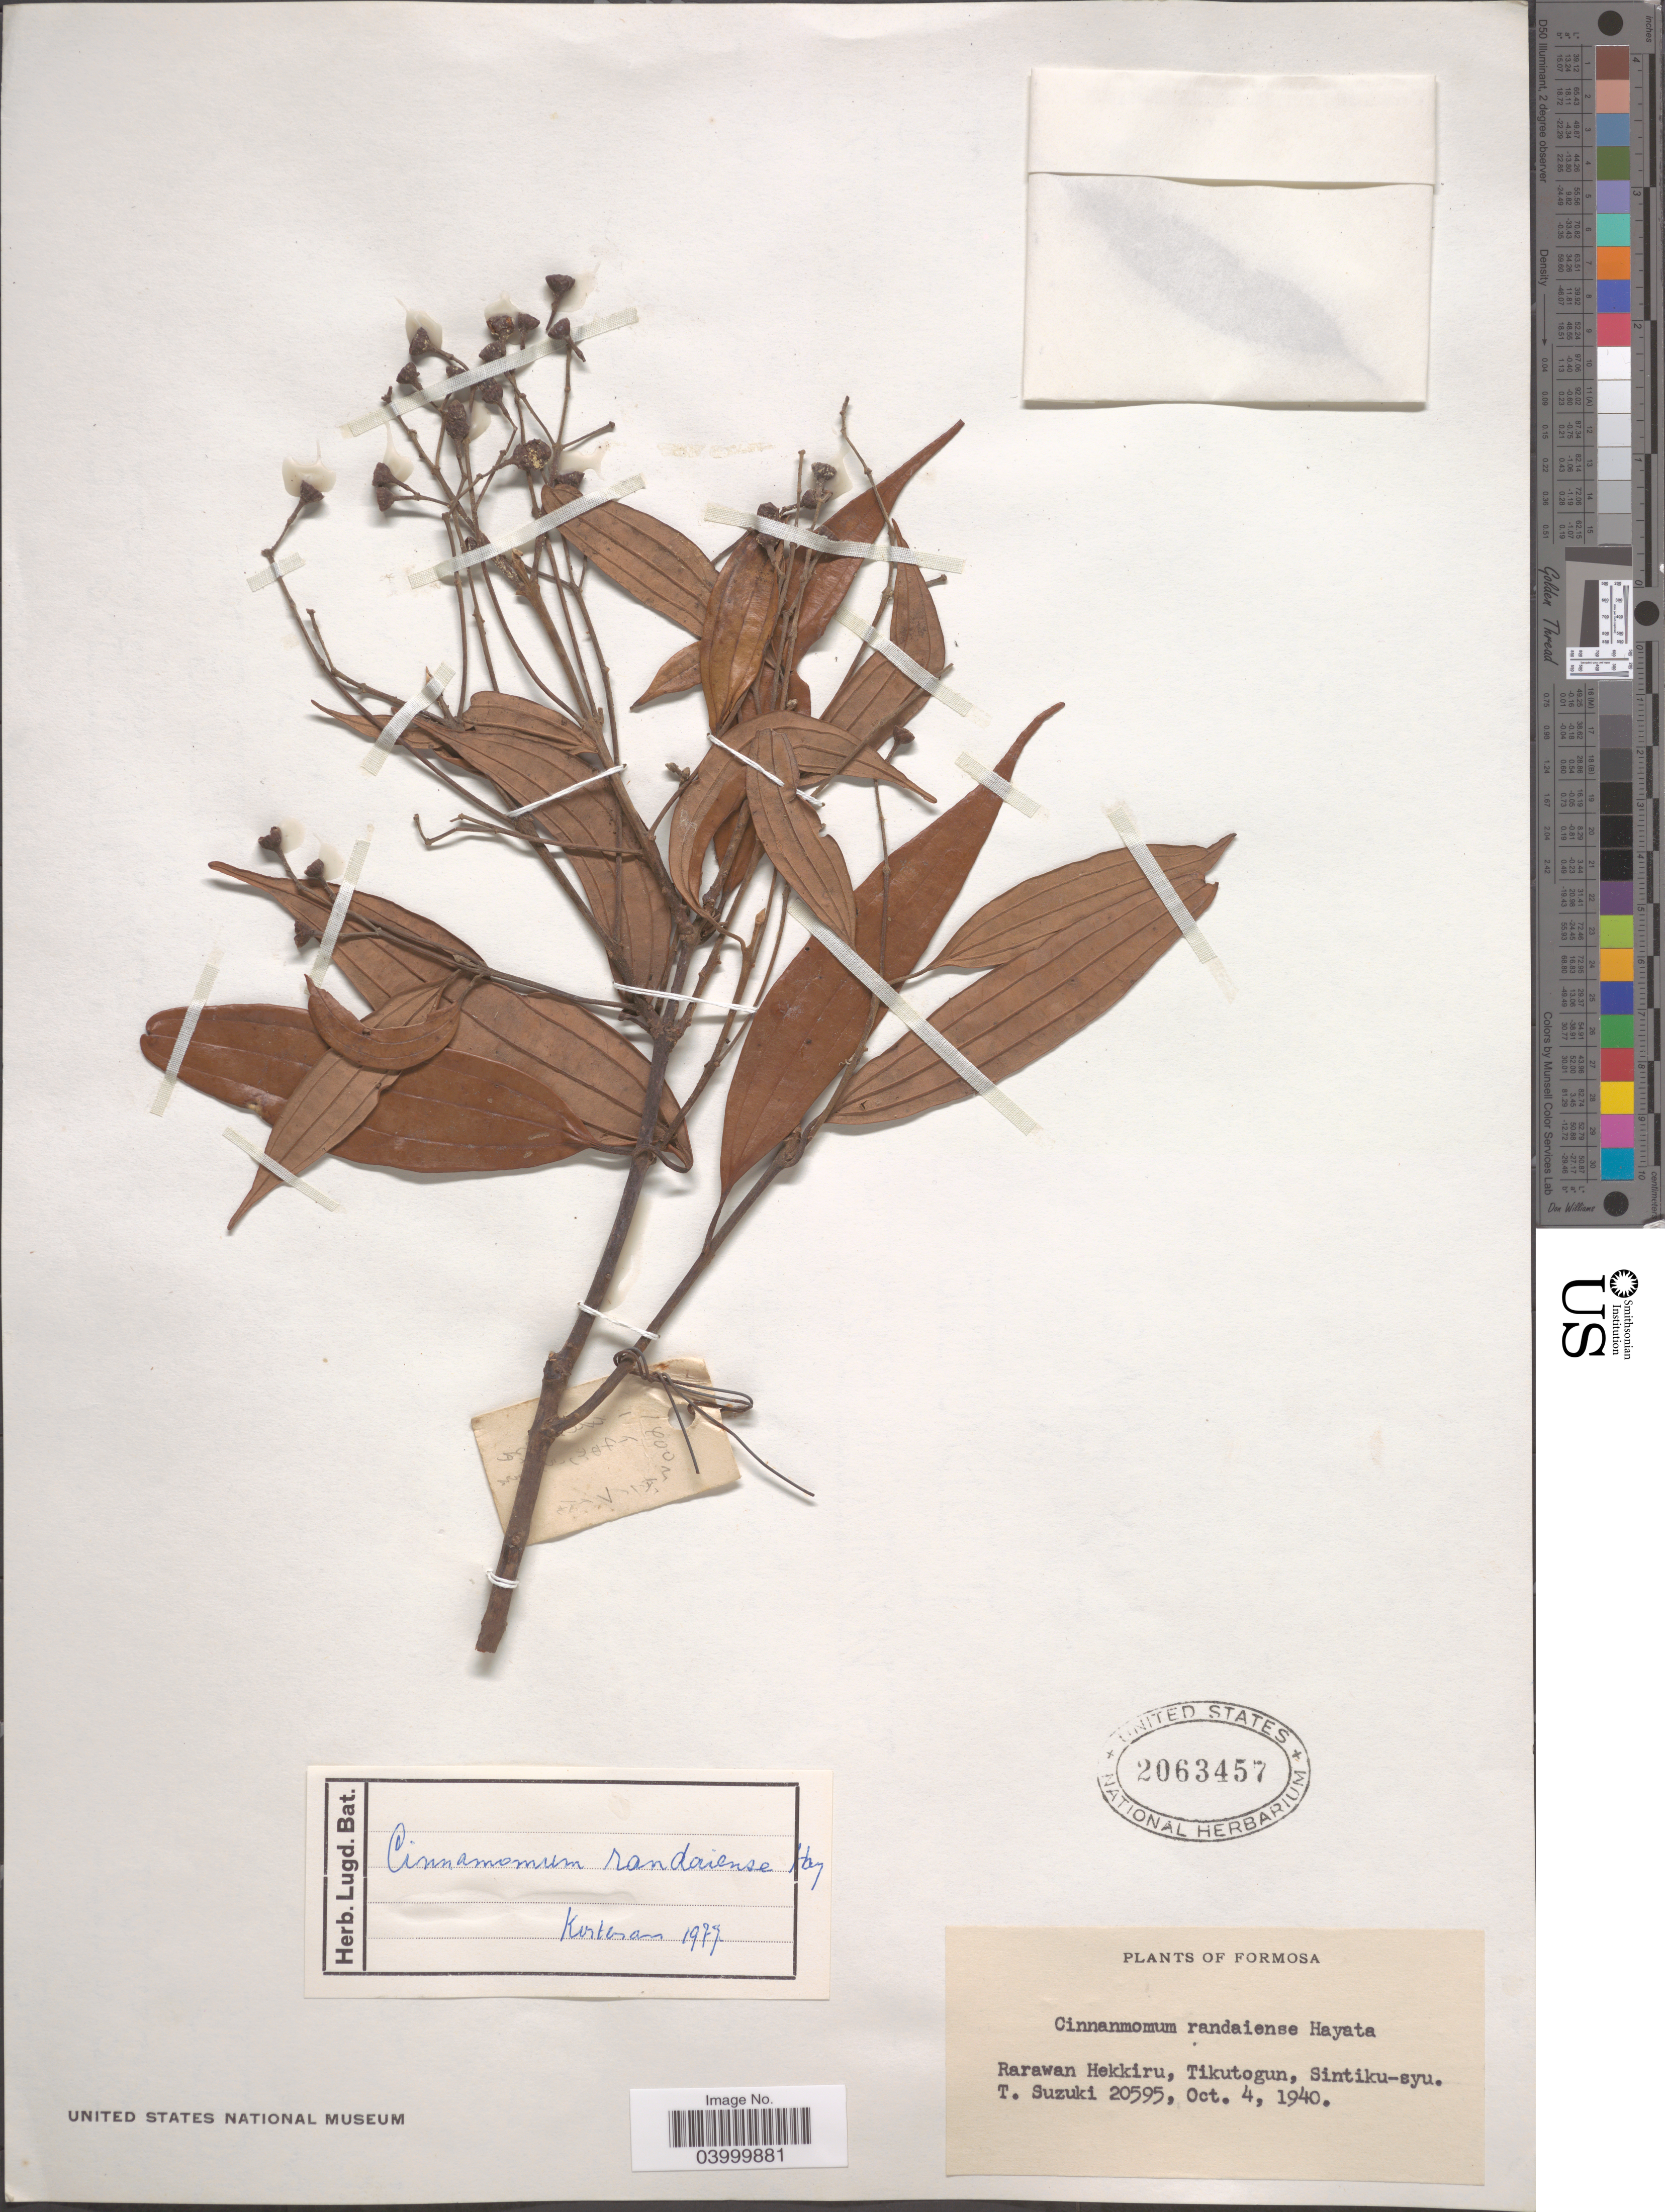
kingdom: Plantae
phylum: Tracheophyta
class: Magnoliopsida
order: Laurales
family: Lauraceae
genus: Cinnamomum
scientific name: Cinnamomum randaiense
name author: Hayata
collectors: T. Suzuki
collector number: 20595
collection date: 1940-10-04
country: Taiwan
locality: Formosa. Rarawan Hekkiru, Tikutogun, Sintiku-syu.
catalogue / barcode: US 2063457